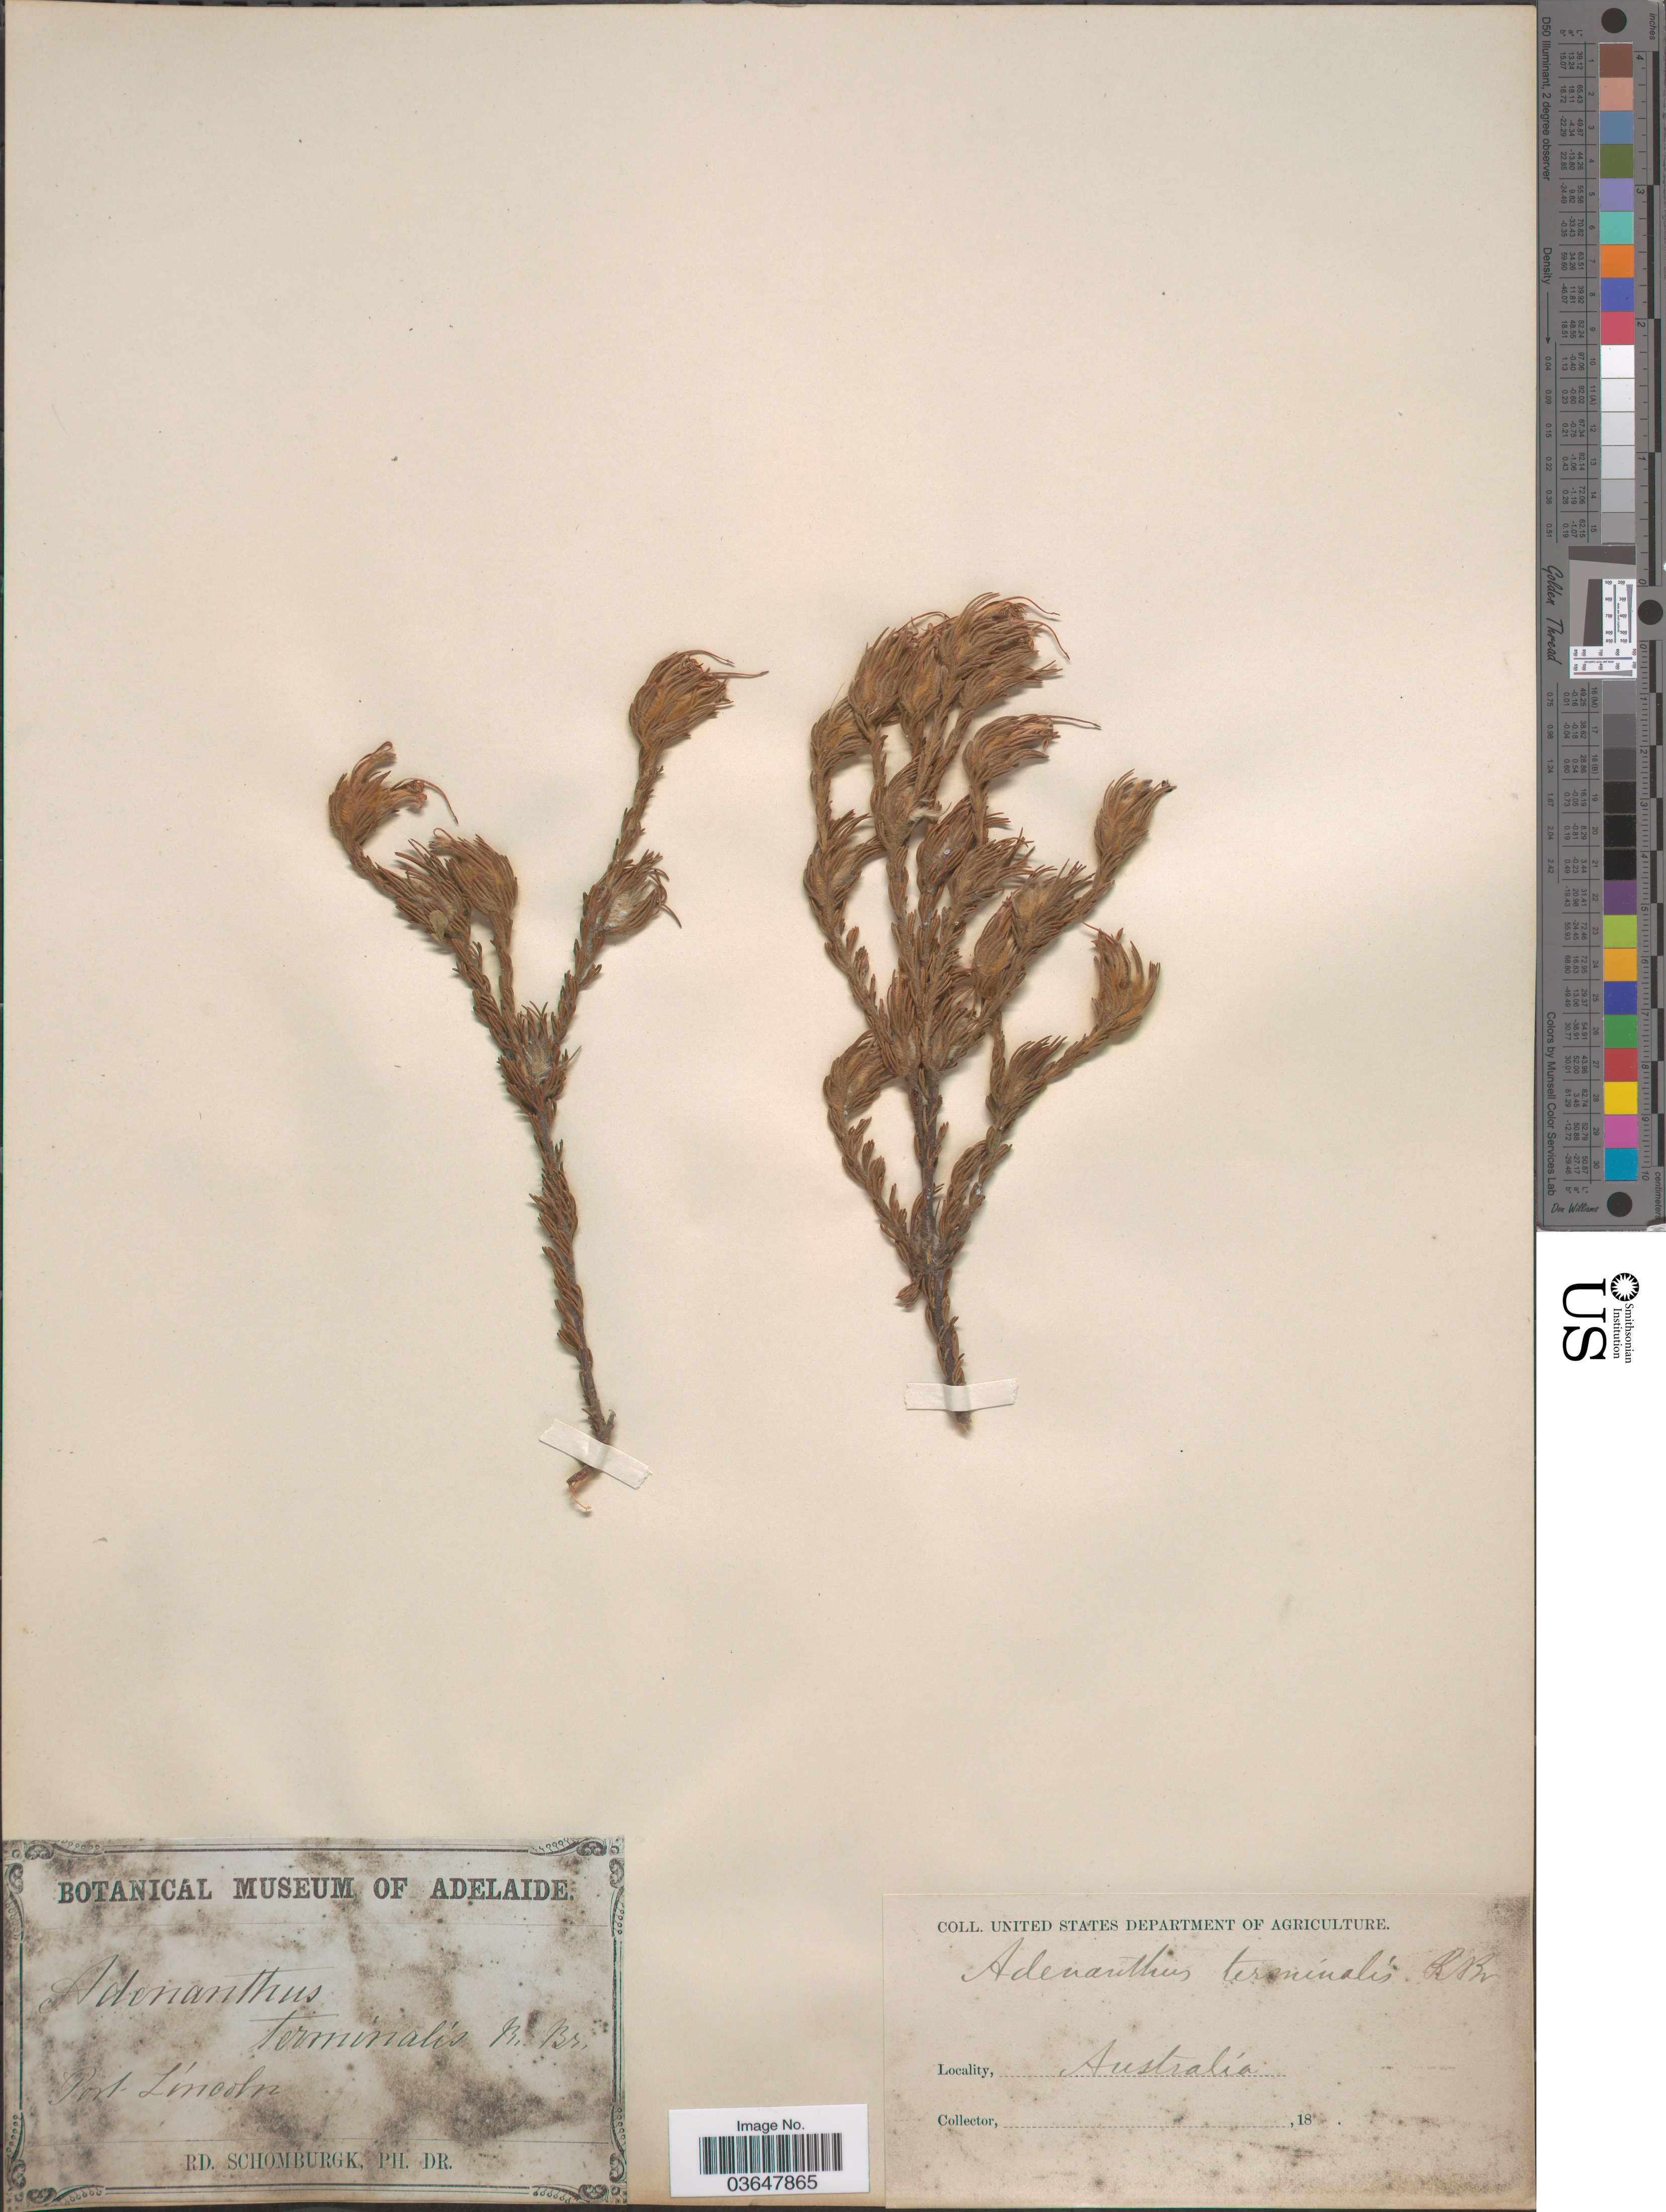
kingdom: Plantae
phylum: Tracheophyta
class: Magnoliopsida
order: Proteales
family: Proteaceae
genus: Adenanthos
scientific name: Adenanthos terminalis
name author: R. Br.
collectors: M. R. Schomburgk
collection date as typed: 18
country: Australia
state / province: South Australia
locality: Port Lincoln.